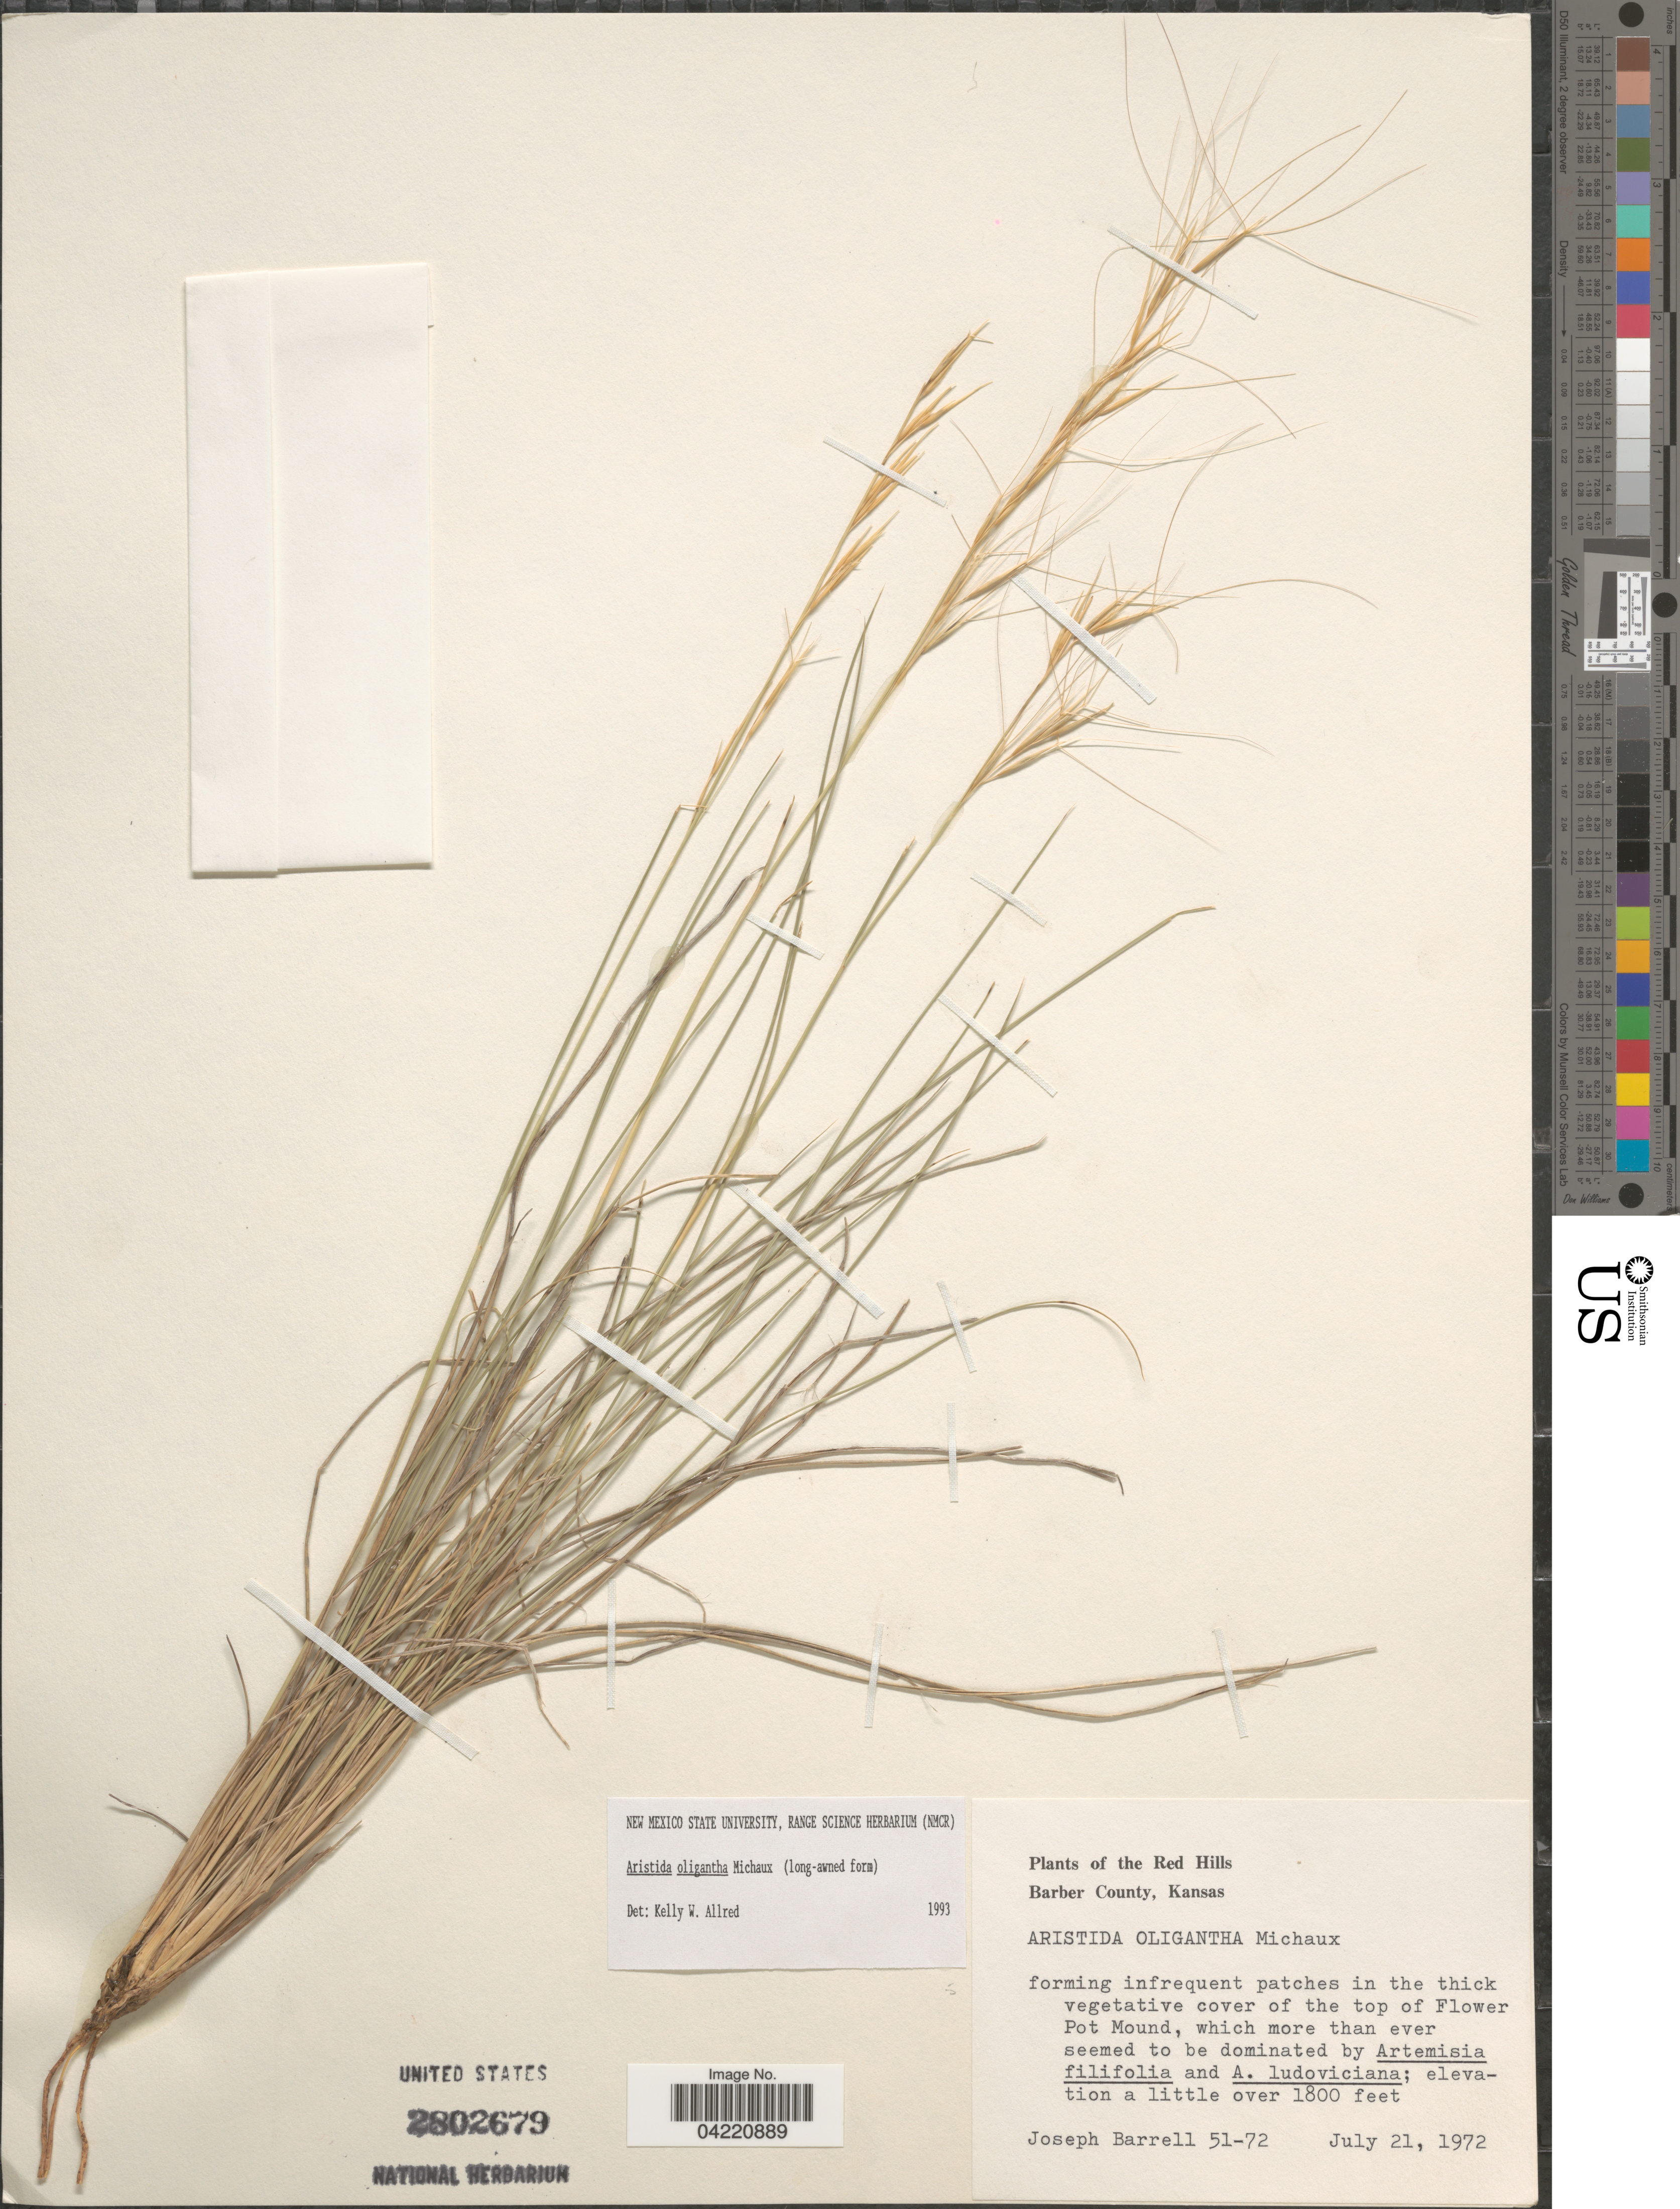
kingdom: Plantae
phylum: Tracheophyta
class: Liliopsida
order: Poales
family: Poaceae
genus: Aristida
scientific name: Aristida oligantha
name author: Michx.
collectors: J. Barrell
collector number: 51-72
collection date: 1972-07-21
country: United States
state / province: Kansas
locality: Red Hills. Barber County.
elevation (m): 549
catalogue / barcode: US 2802679